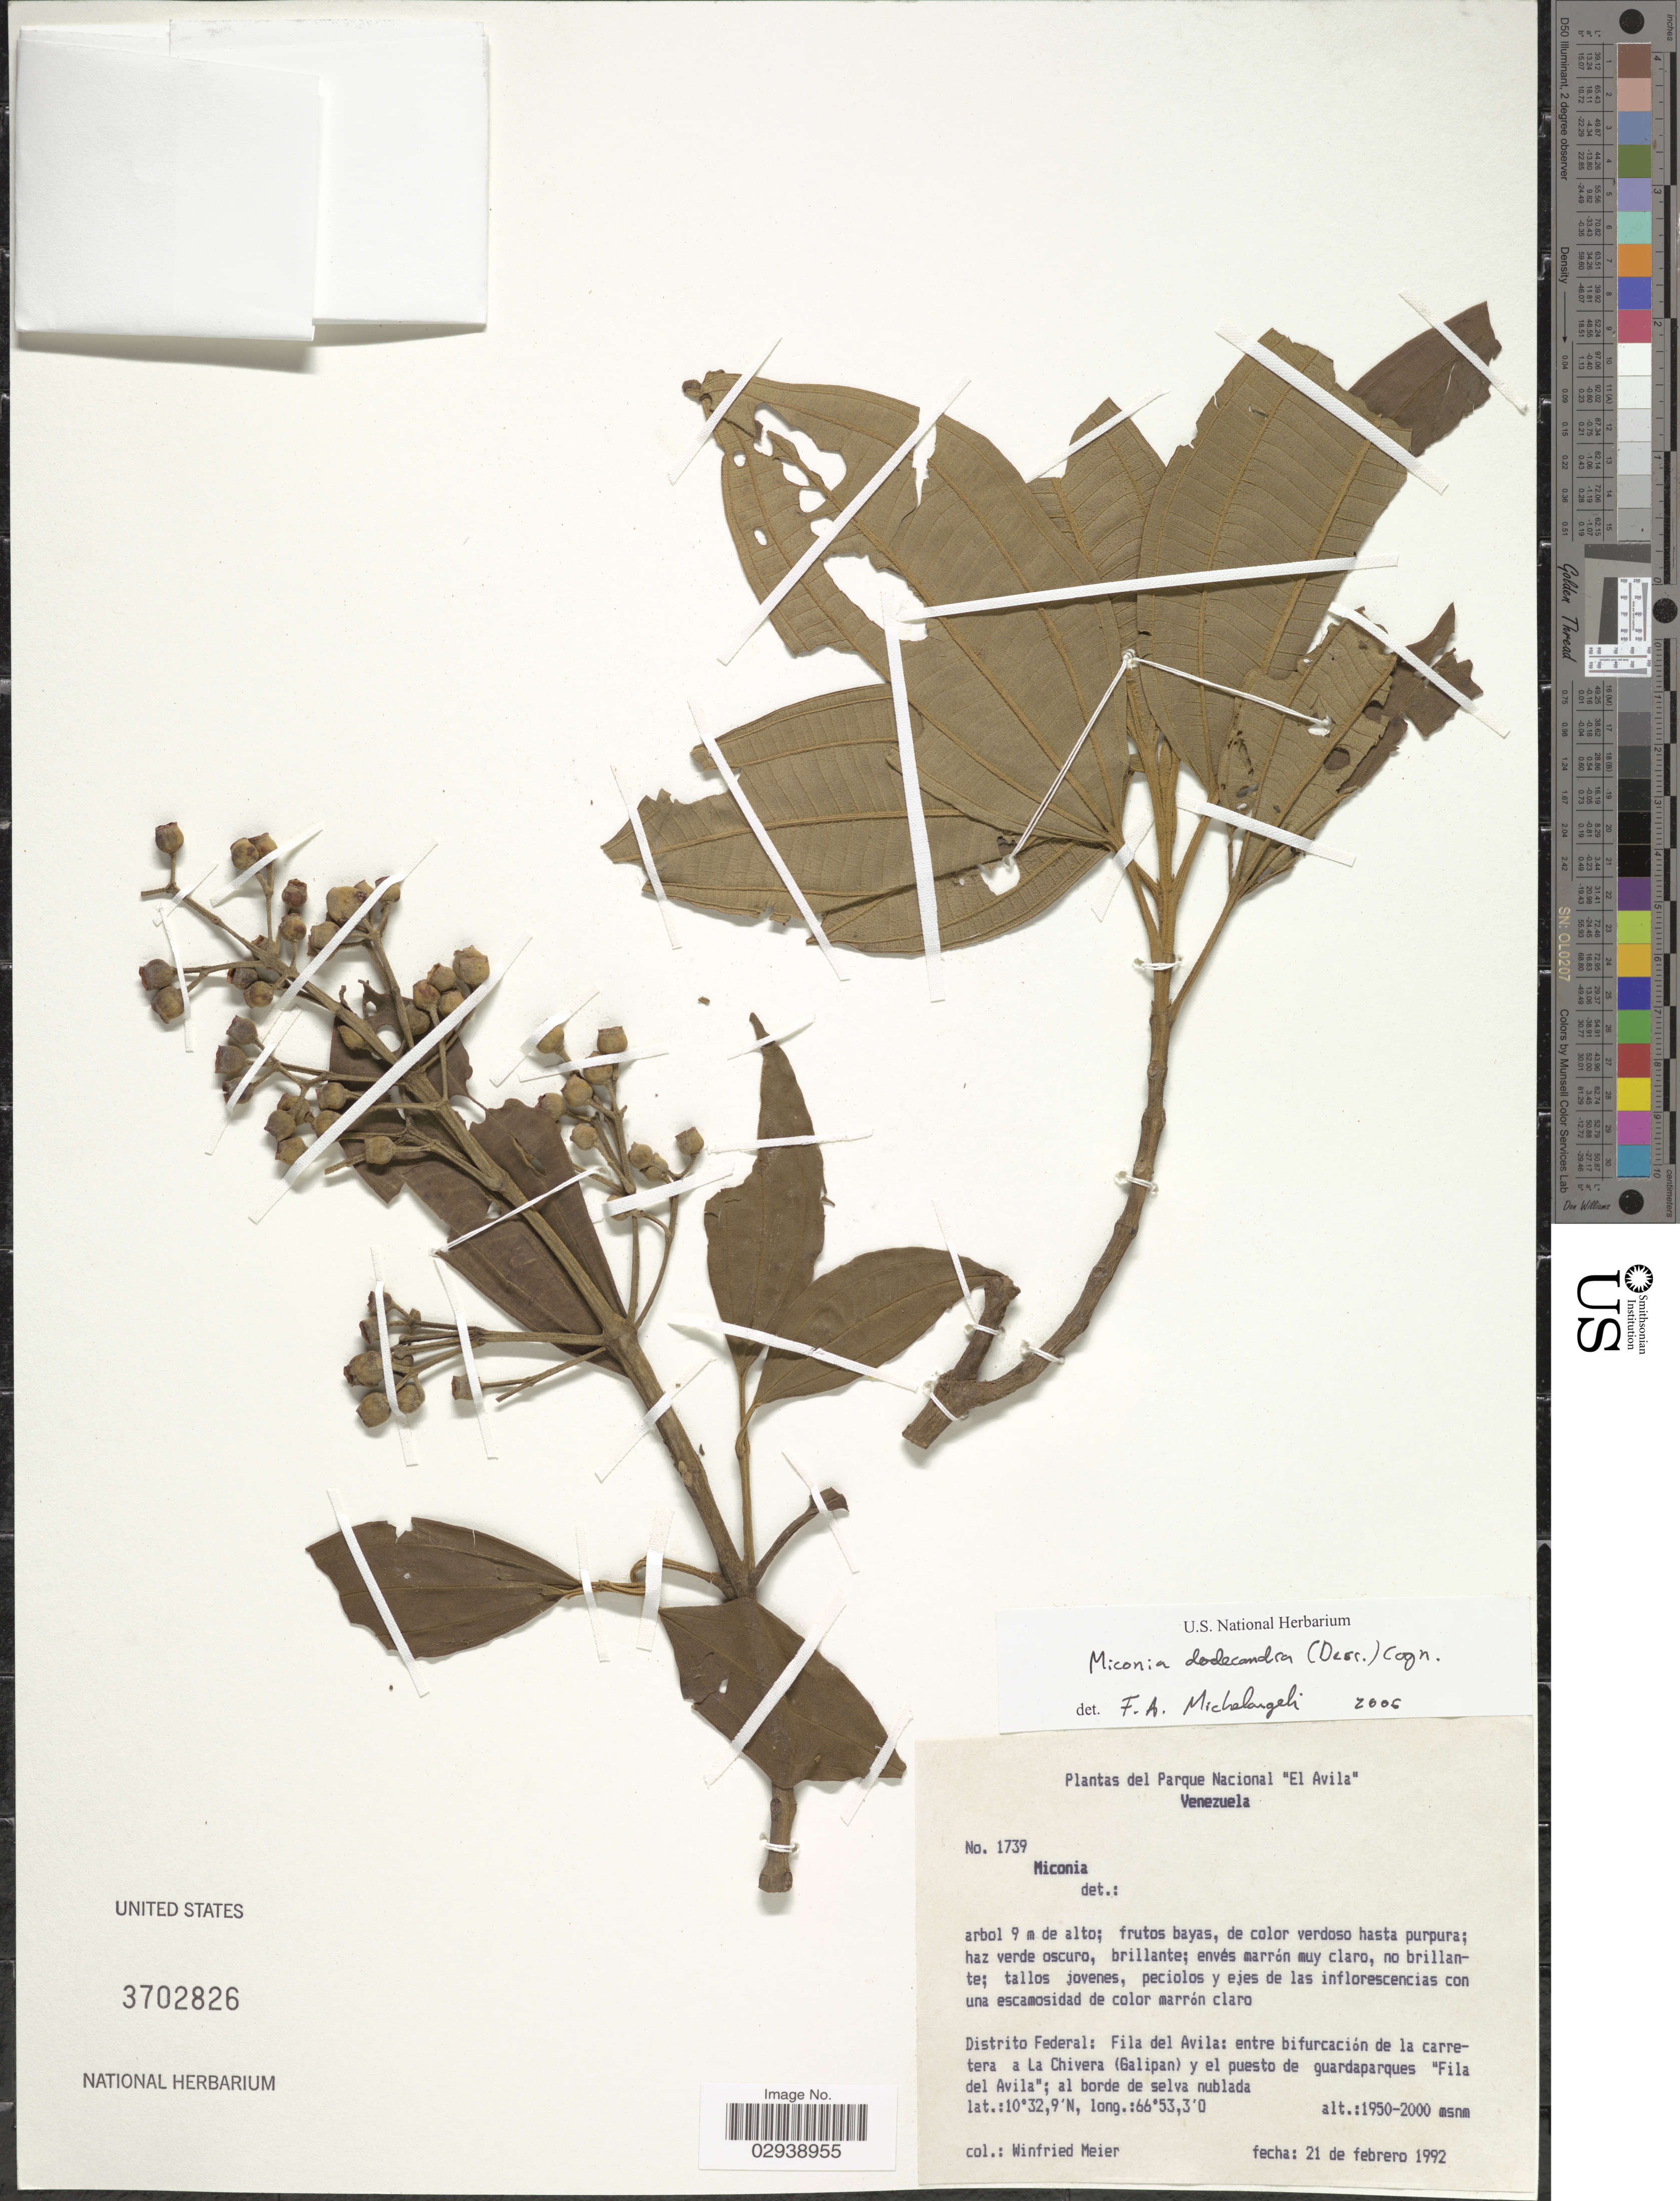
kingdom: Plantae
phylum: Tracheophyta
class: Magnoliopsida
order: Myrtales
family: Melastomataceae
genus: Miconia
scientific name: Miconia dodecandra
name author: Cogn.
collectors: W. Meier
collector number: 1739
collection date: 1992-02-21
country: Venezuela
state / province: Miranda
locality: Distrito Federal: Fila del Avila: entre bifurcación de la carretera a La Chivera (Galipan) y el pueste de guardaparques "Fila del Avila"; al borde de selva nublada.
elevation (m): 1950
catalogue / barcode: US 3702826